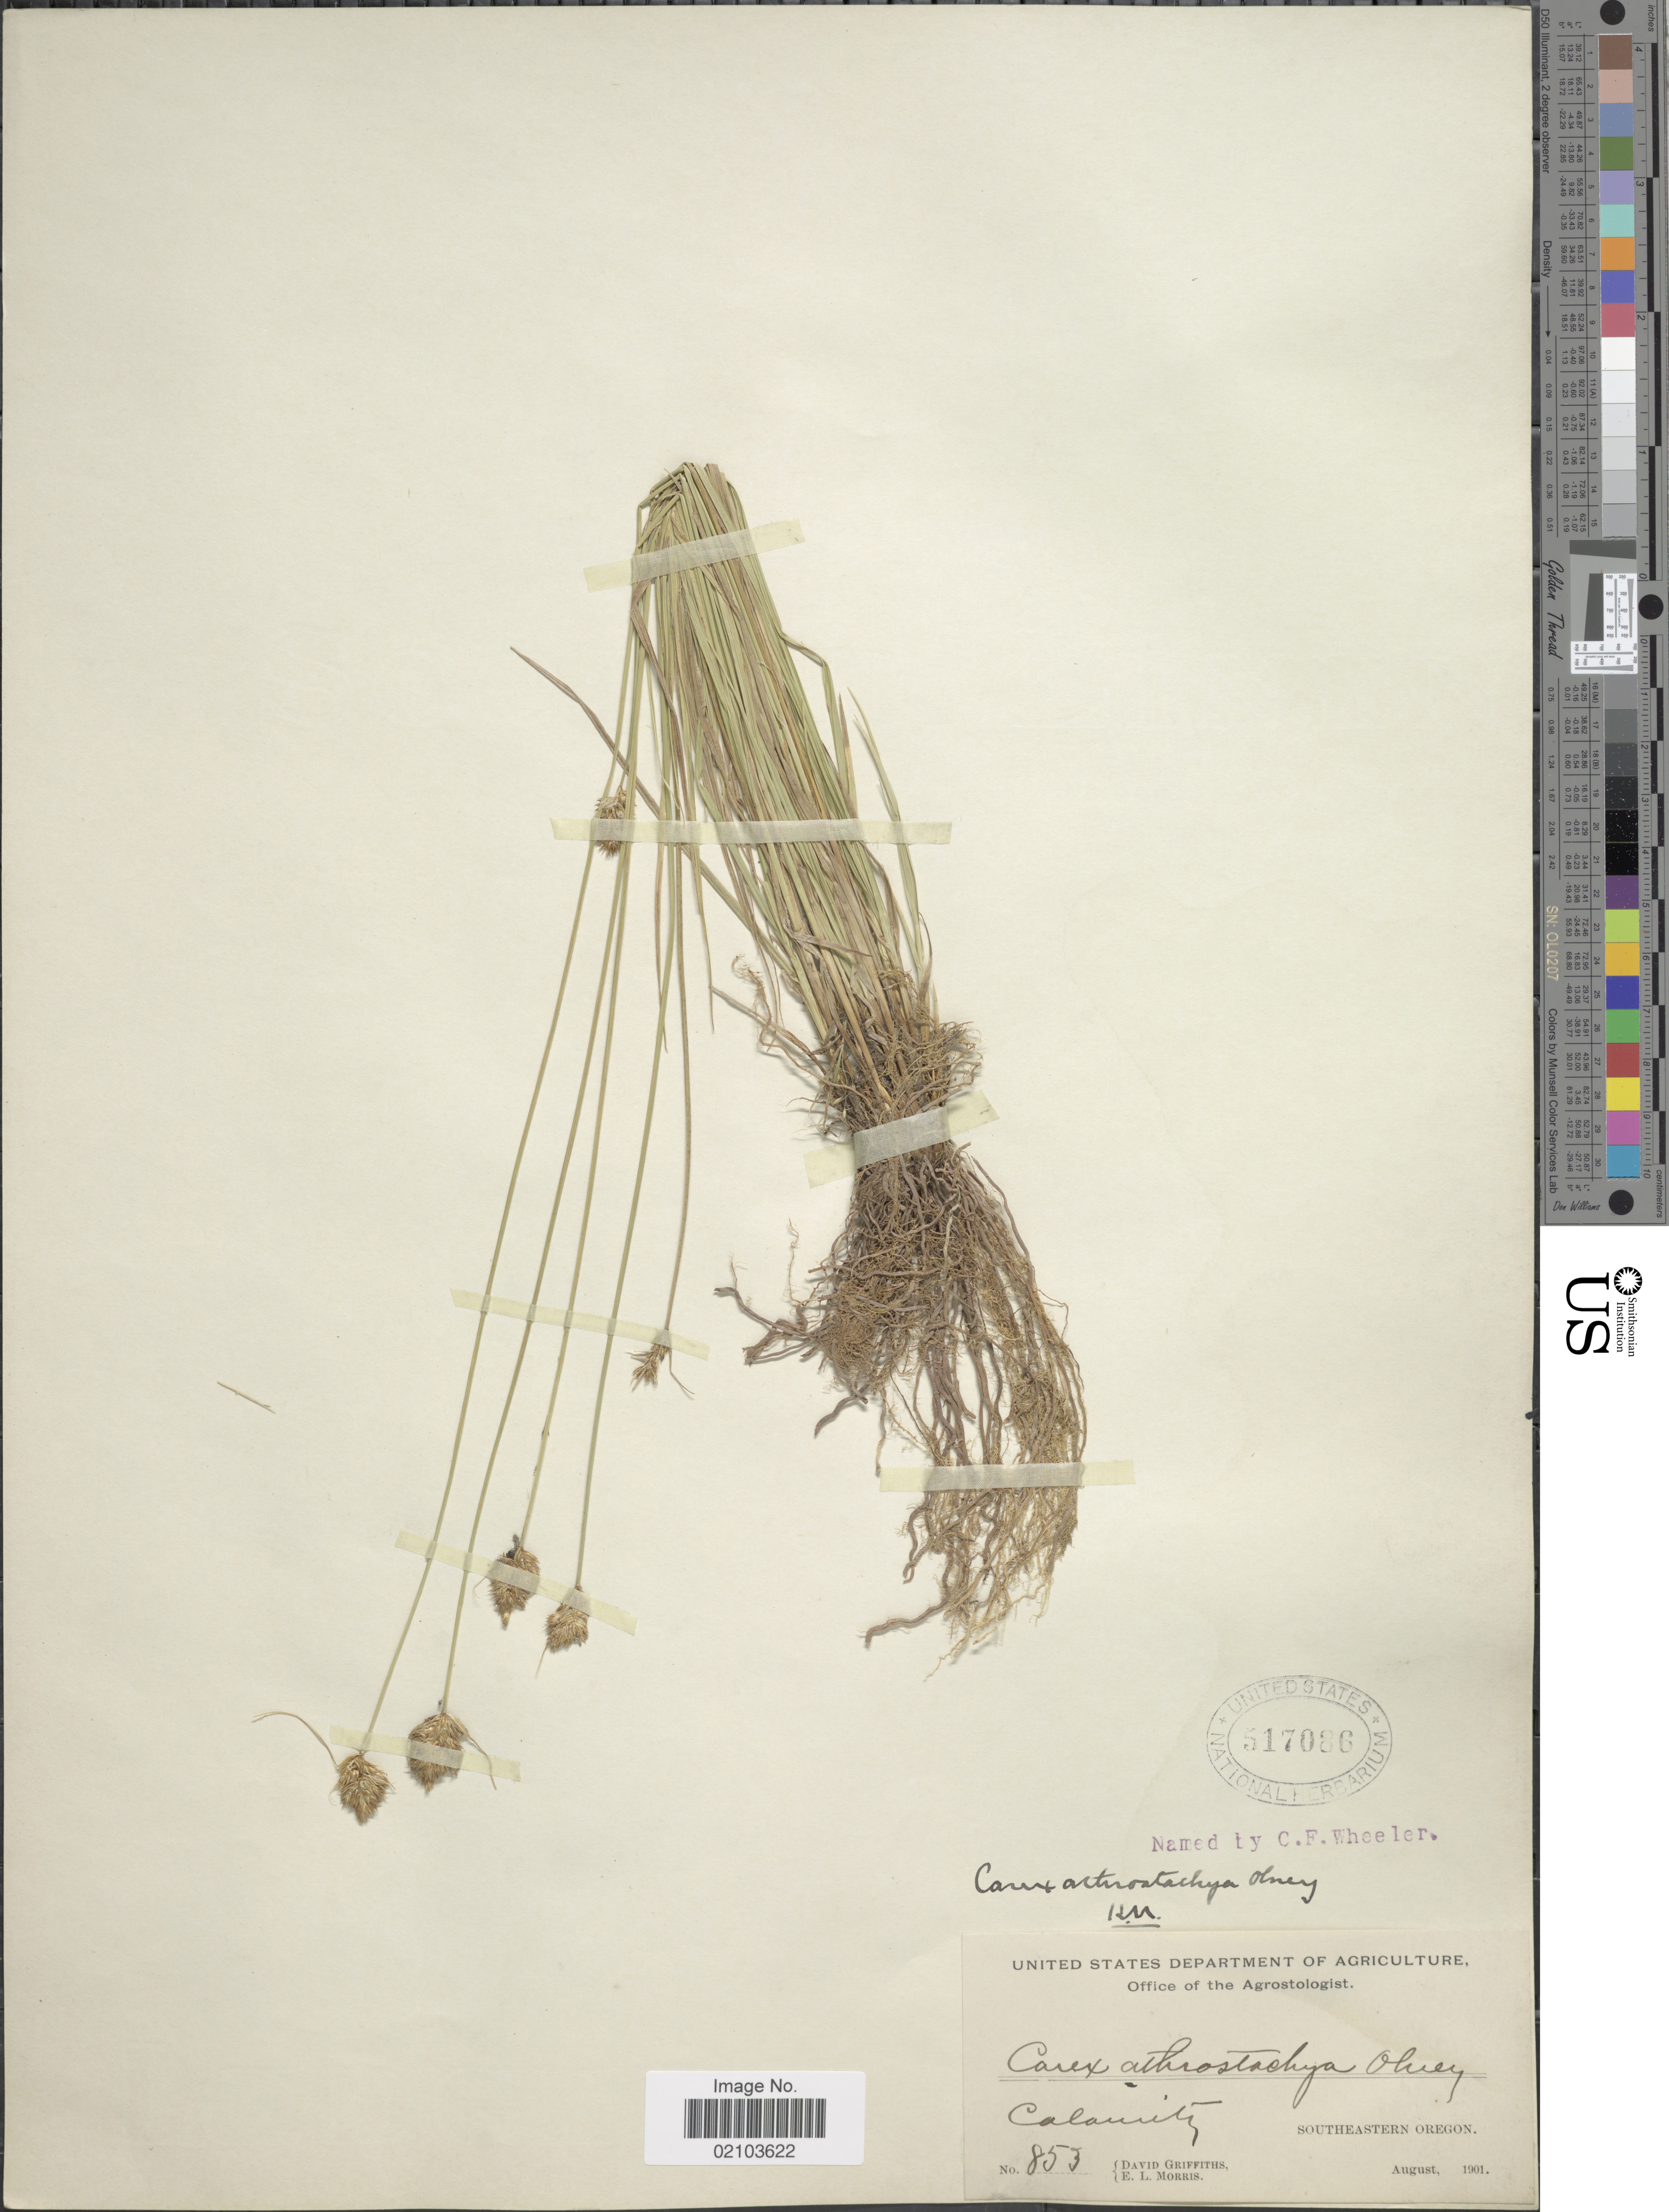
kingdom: Plantae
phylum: Tracheophyta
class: Liliopsida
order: Poales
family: Cyperaceae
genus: Carex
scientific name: Carex athrostachya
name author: Olney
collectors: D. Griffiths & E. Morris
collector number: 853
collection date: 1901-08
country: United States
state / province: Oregon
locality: Calamity. Southeastern Oregon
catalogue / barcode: US 517086